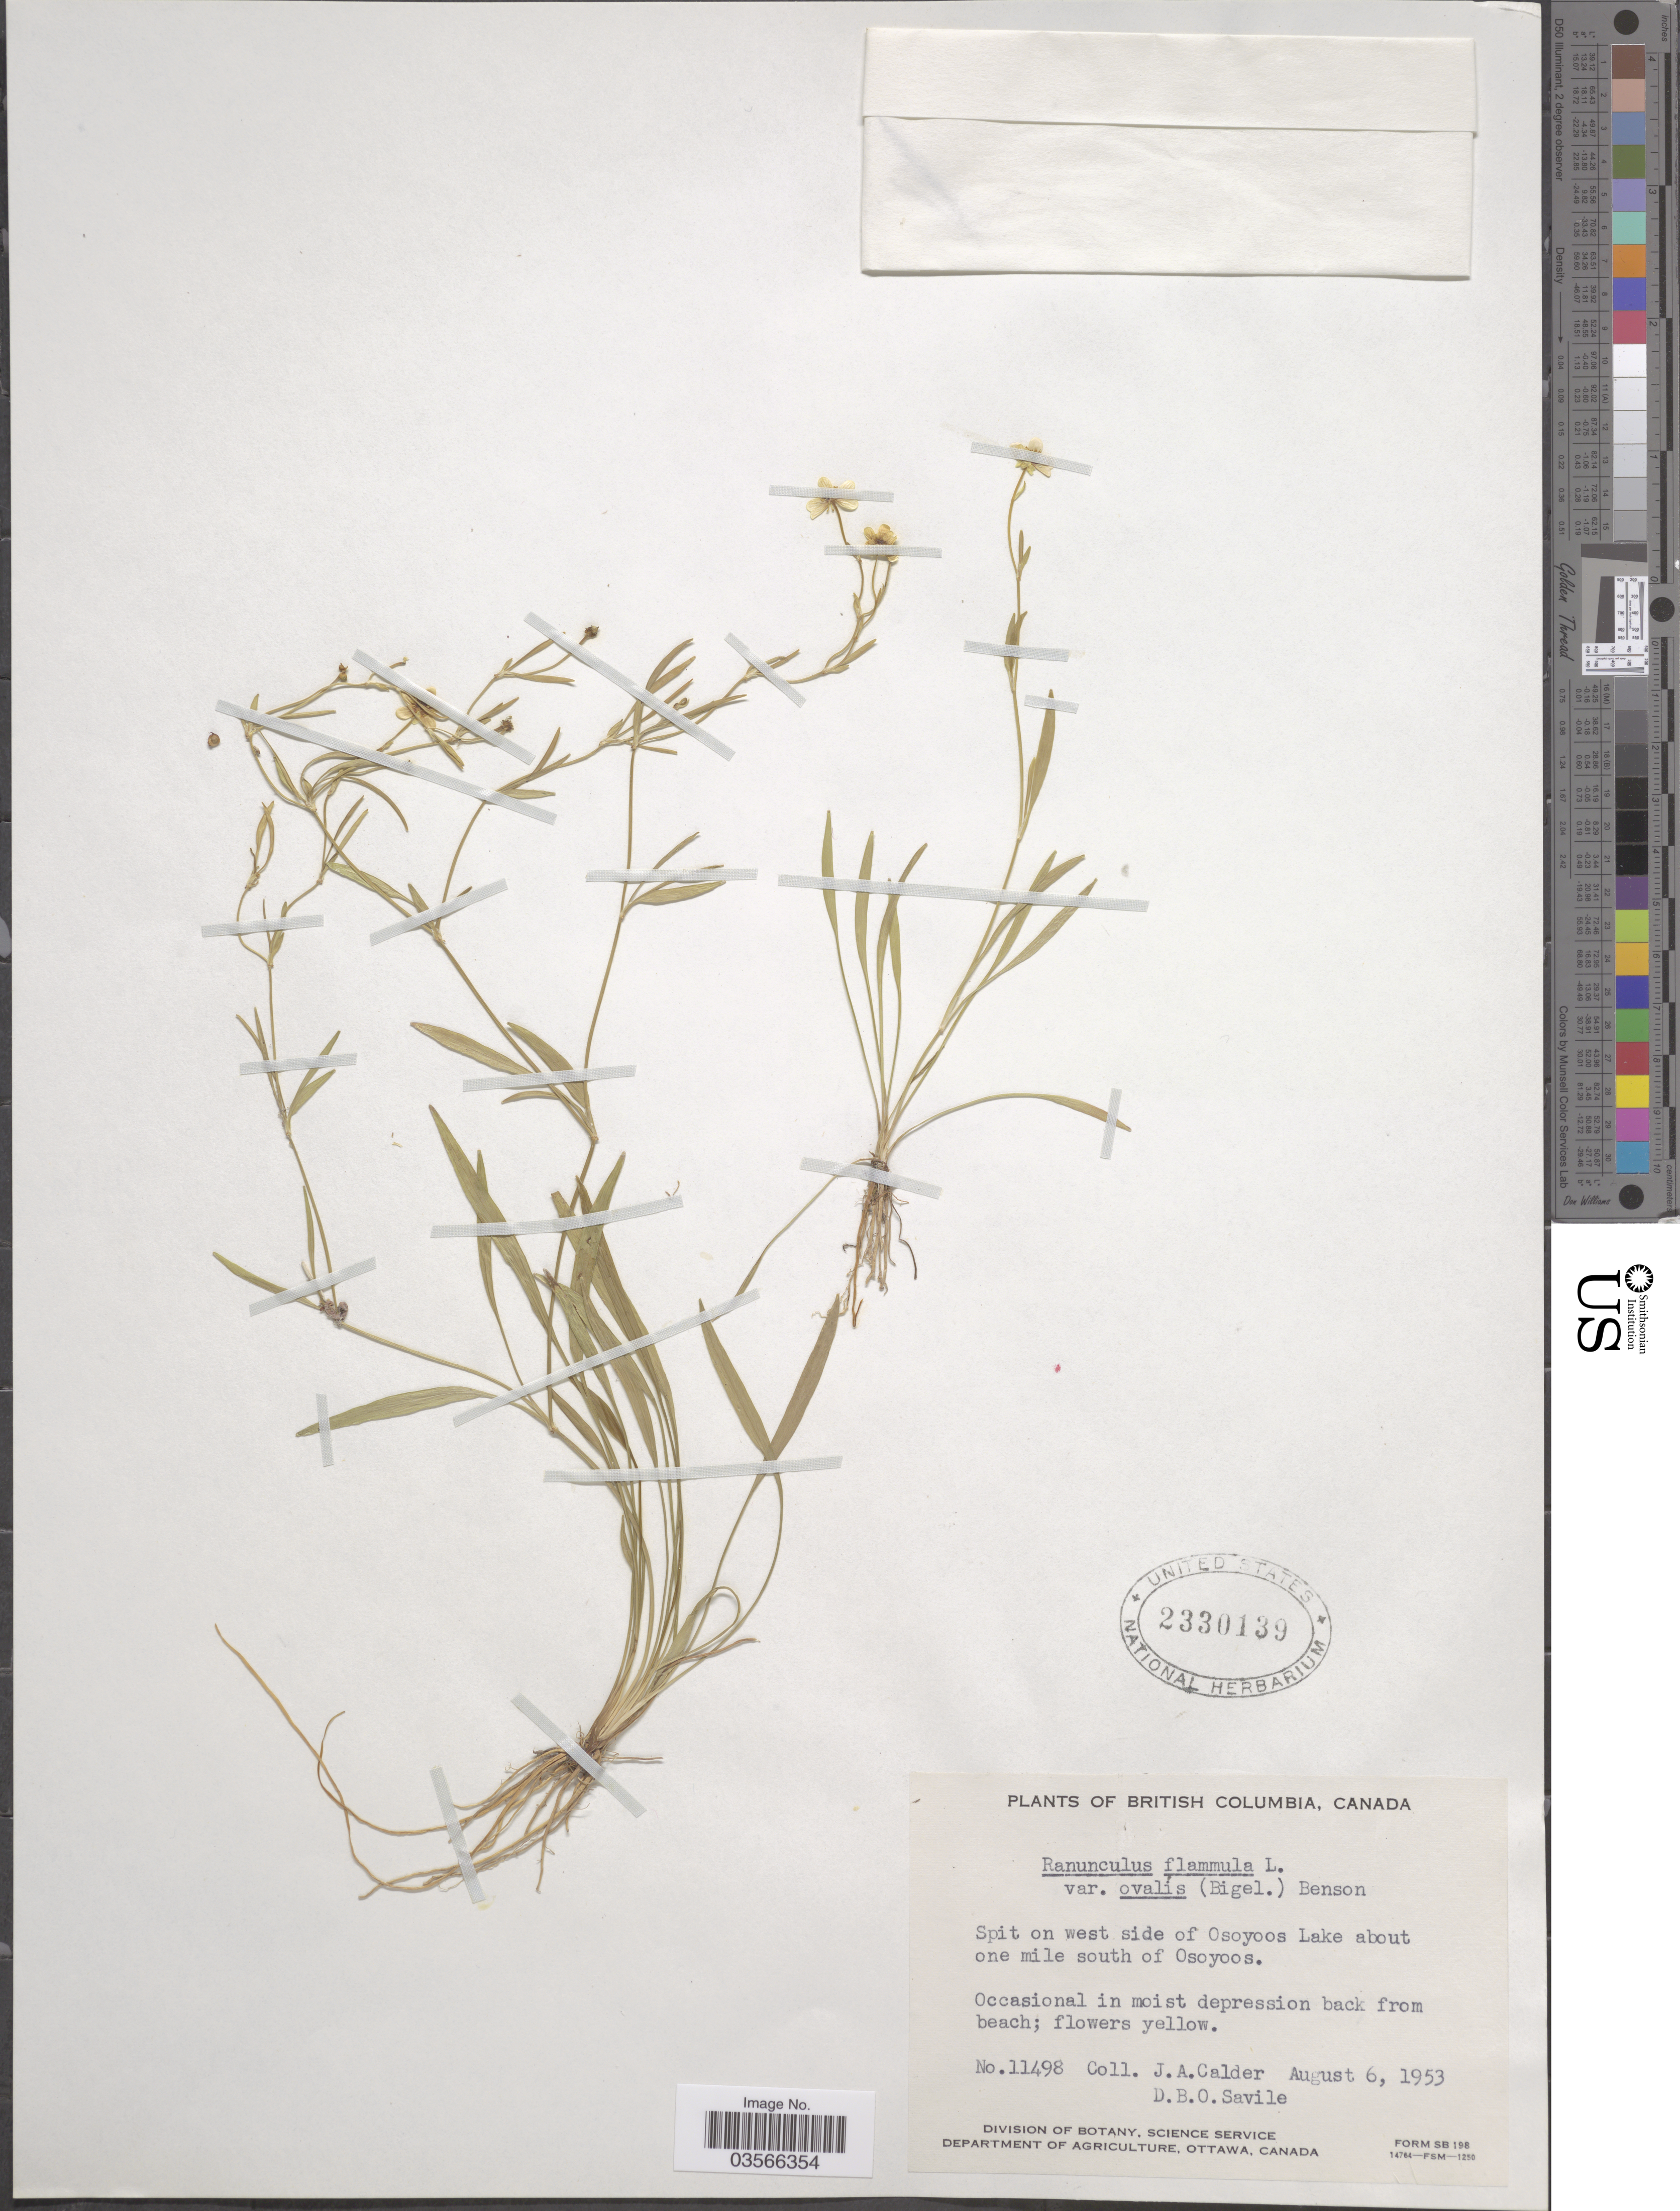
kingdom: Plantae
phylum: Tracheophyta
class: Magnoliopsida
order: Ranunculales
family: Ranunculaceae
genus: Ranunculus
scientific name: Ranunculus flammula var. ovalis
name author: (J.M. Bigelow) L.D. Benson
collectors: J. A. Calder & D. Savile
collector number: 11498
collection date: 1953-08-06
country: Canada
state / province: British Columbia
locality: Spit on west side of Osoyoos Lake about one mile south of Osoyoos.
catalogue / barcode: US 2330139